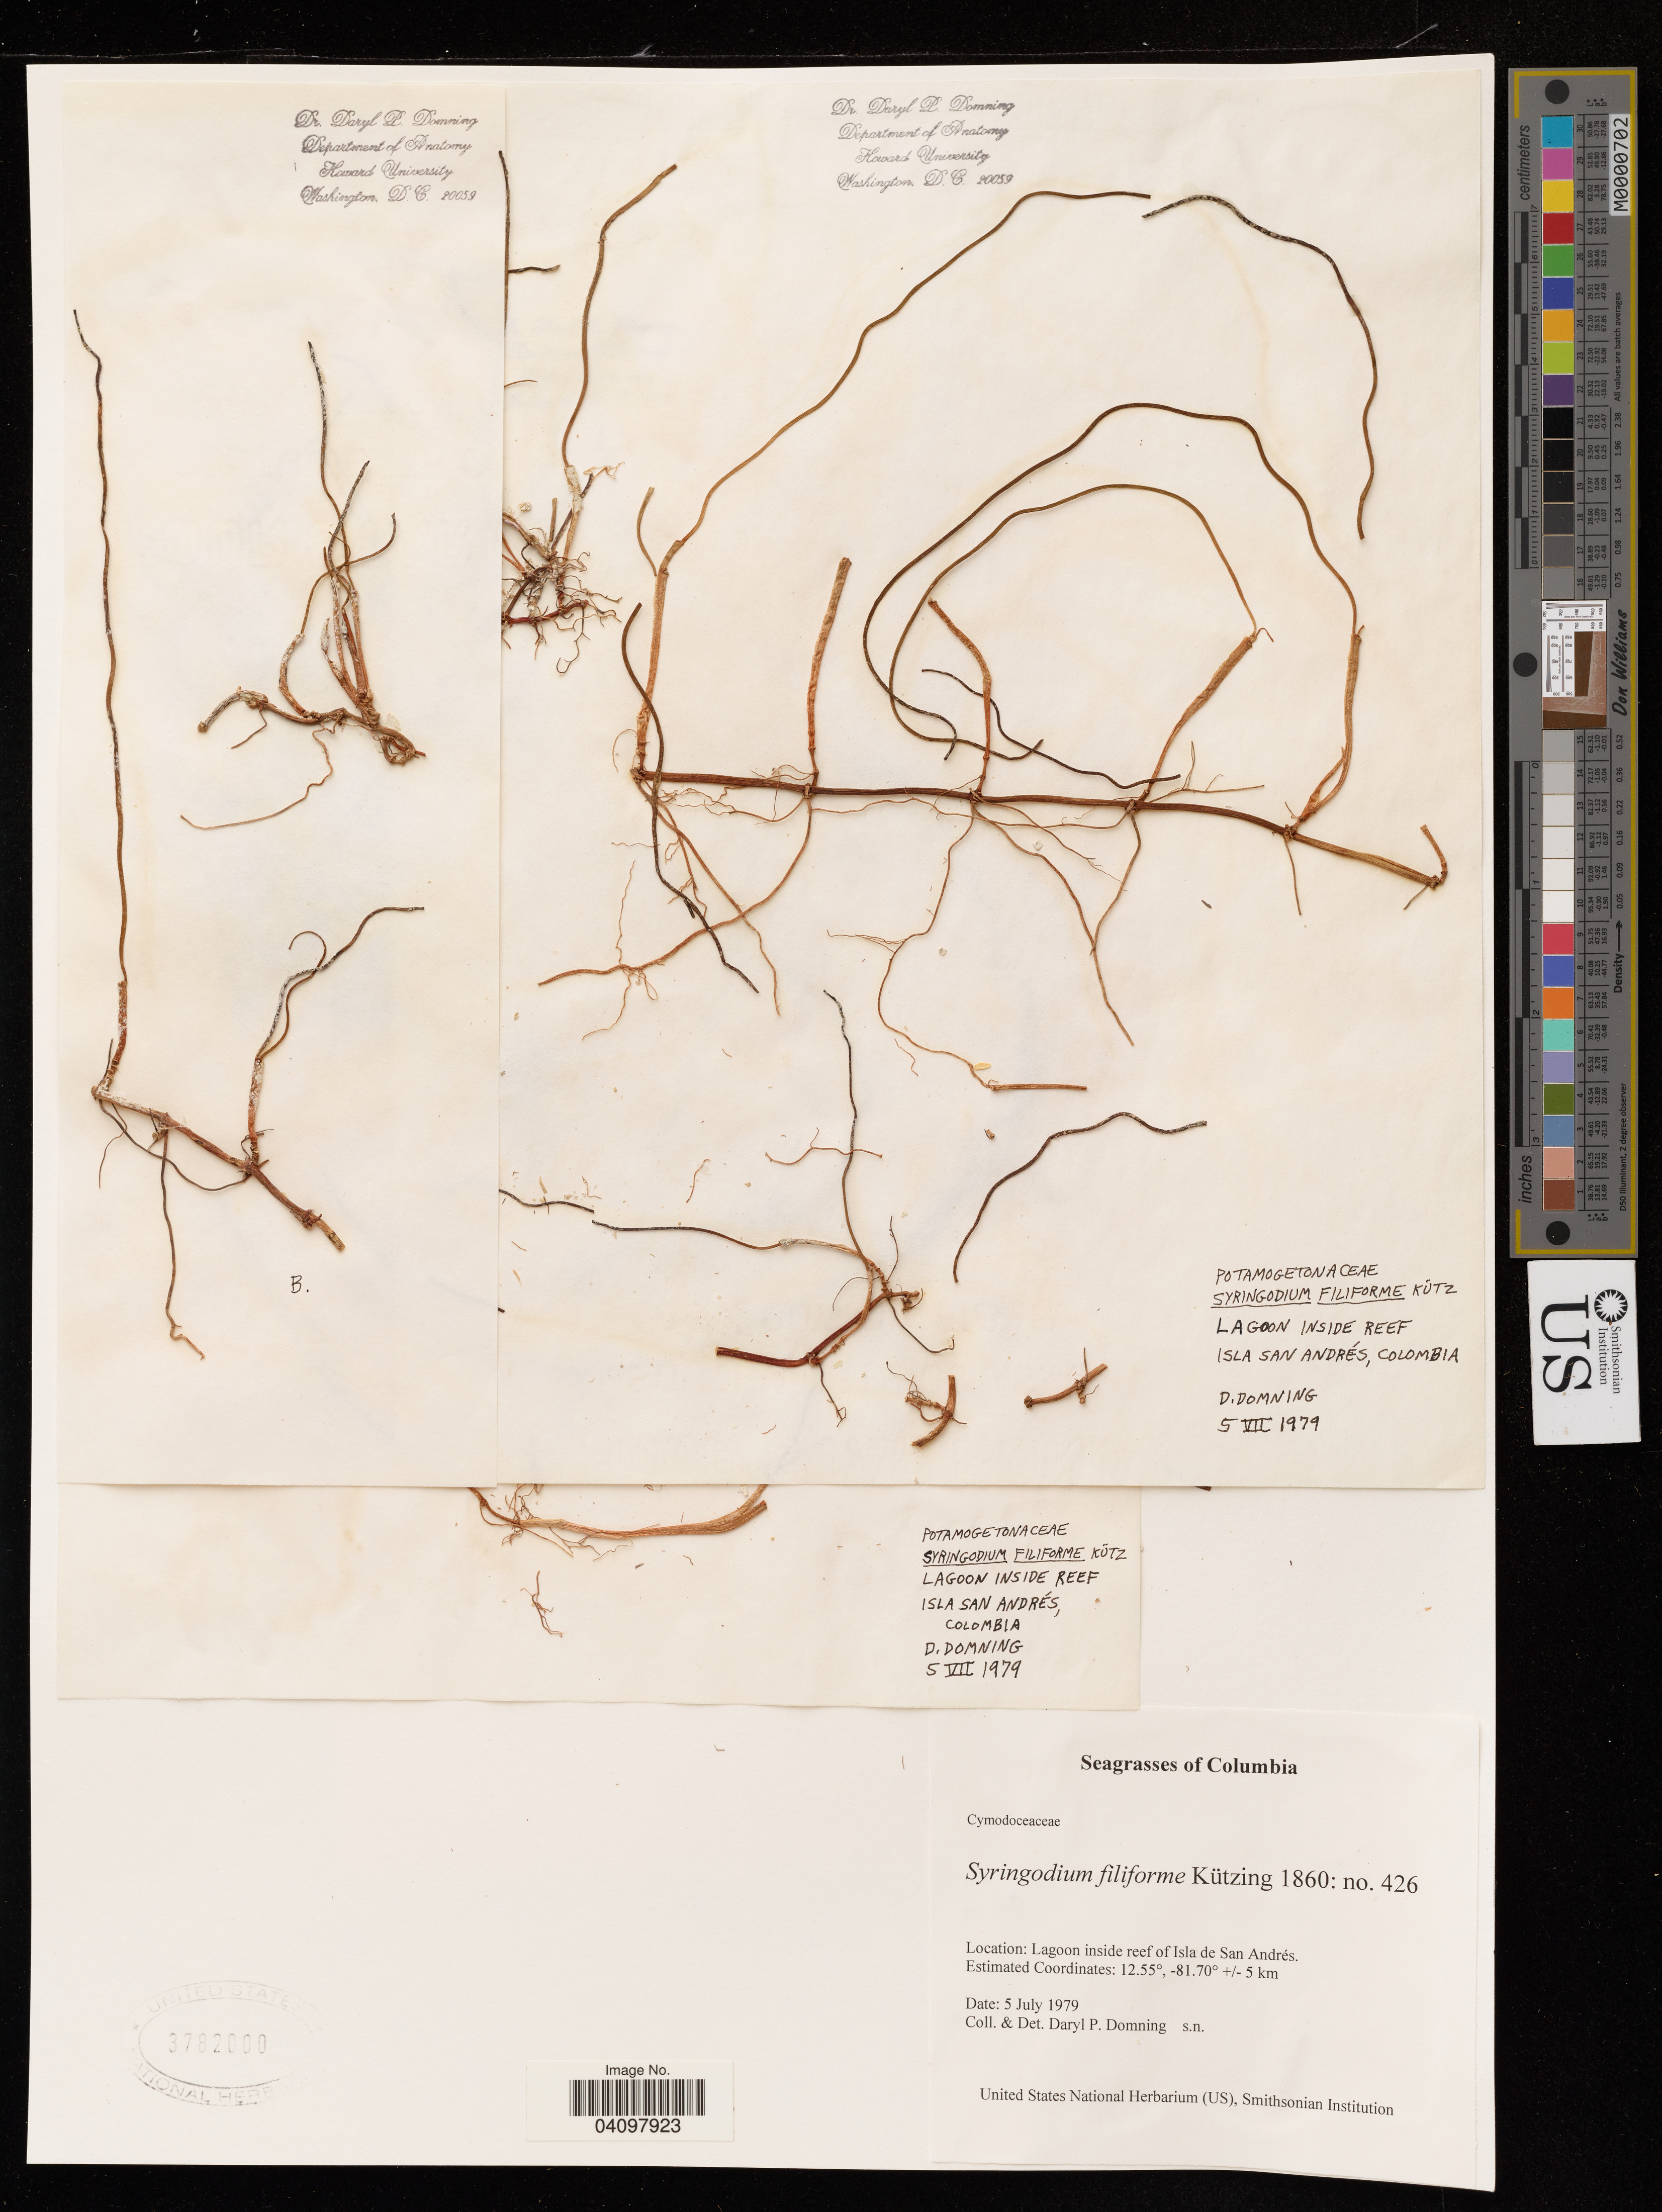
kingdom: Plantae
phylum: Tracheophyta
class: Liliopsida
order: Alismatales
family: Cymodoceaceae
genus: Syringodium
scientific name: Syringodium filiforme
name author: Kütz.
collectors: D. Domning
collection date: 1979-07-05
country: Colombia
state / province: San Andres y Providencia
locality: Lagoon inside reef of Isla de San Andrés. +/- 5 km.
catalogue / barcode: US 3782000